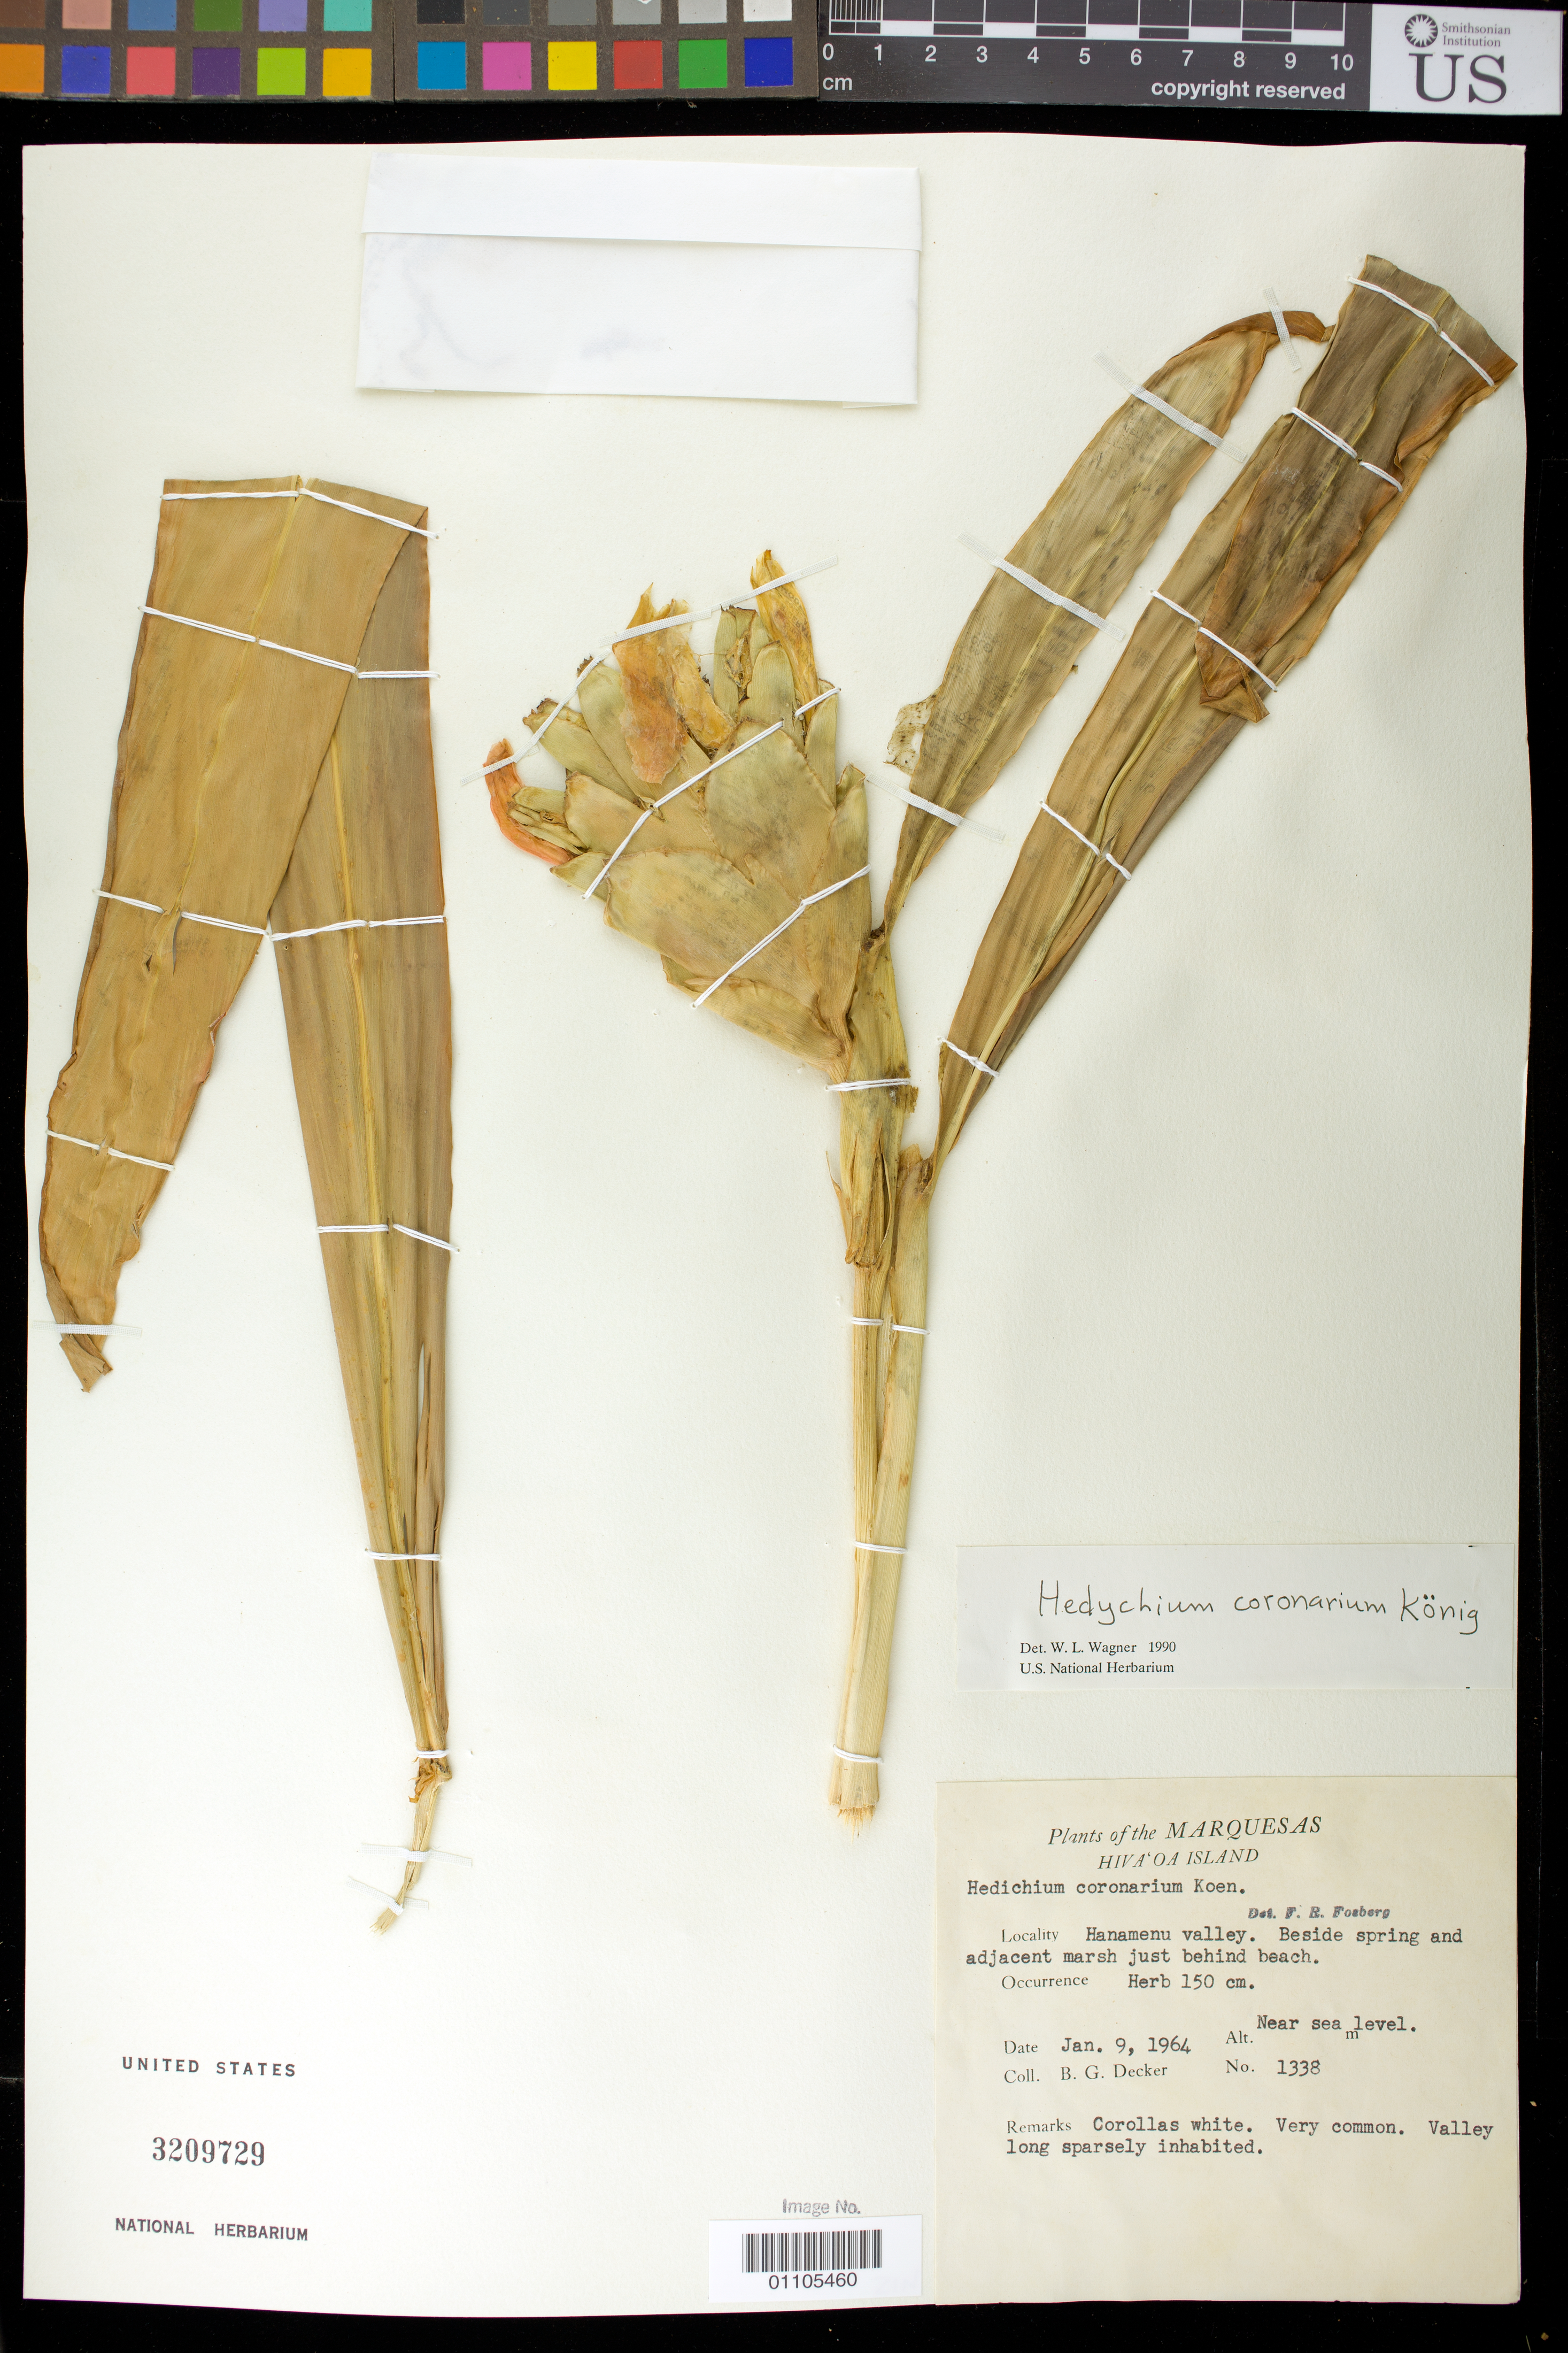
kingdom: Plantae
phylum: Tracheophyta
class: Liliopsida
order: Zingiberales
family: Zingiberaceae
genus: Hedychium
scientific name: Hedychium coronarium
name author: J. Koenig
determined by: Wagner, W. L., (BOT), Smithsonian Institution - National Museum of Natural History (UNITED STATES)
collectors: B. G. Decker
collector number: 1338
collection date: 1964-01-09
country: French Polynesia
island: Hiva Oa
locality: Hanamenu Valley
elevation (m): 3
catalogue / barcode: US 3209729